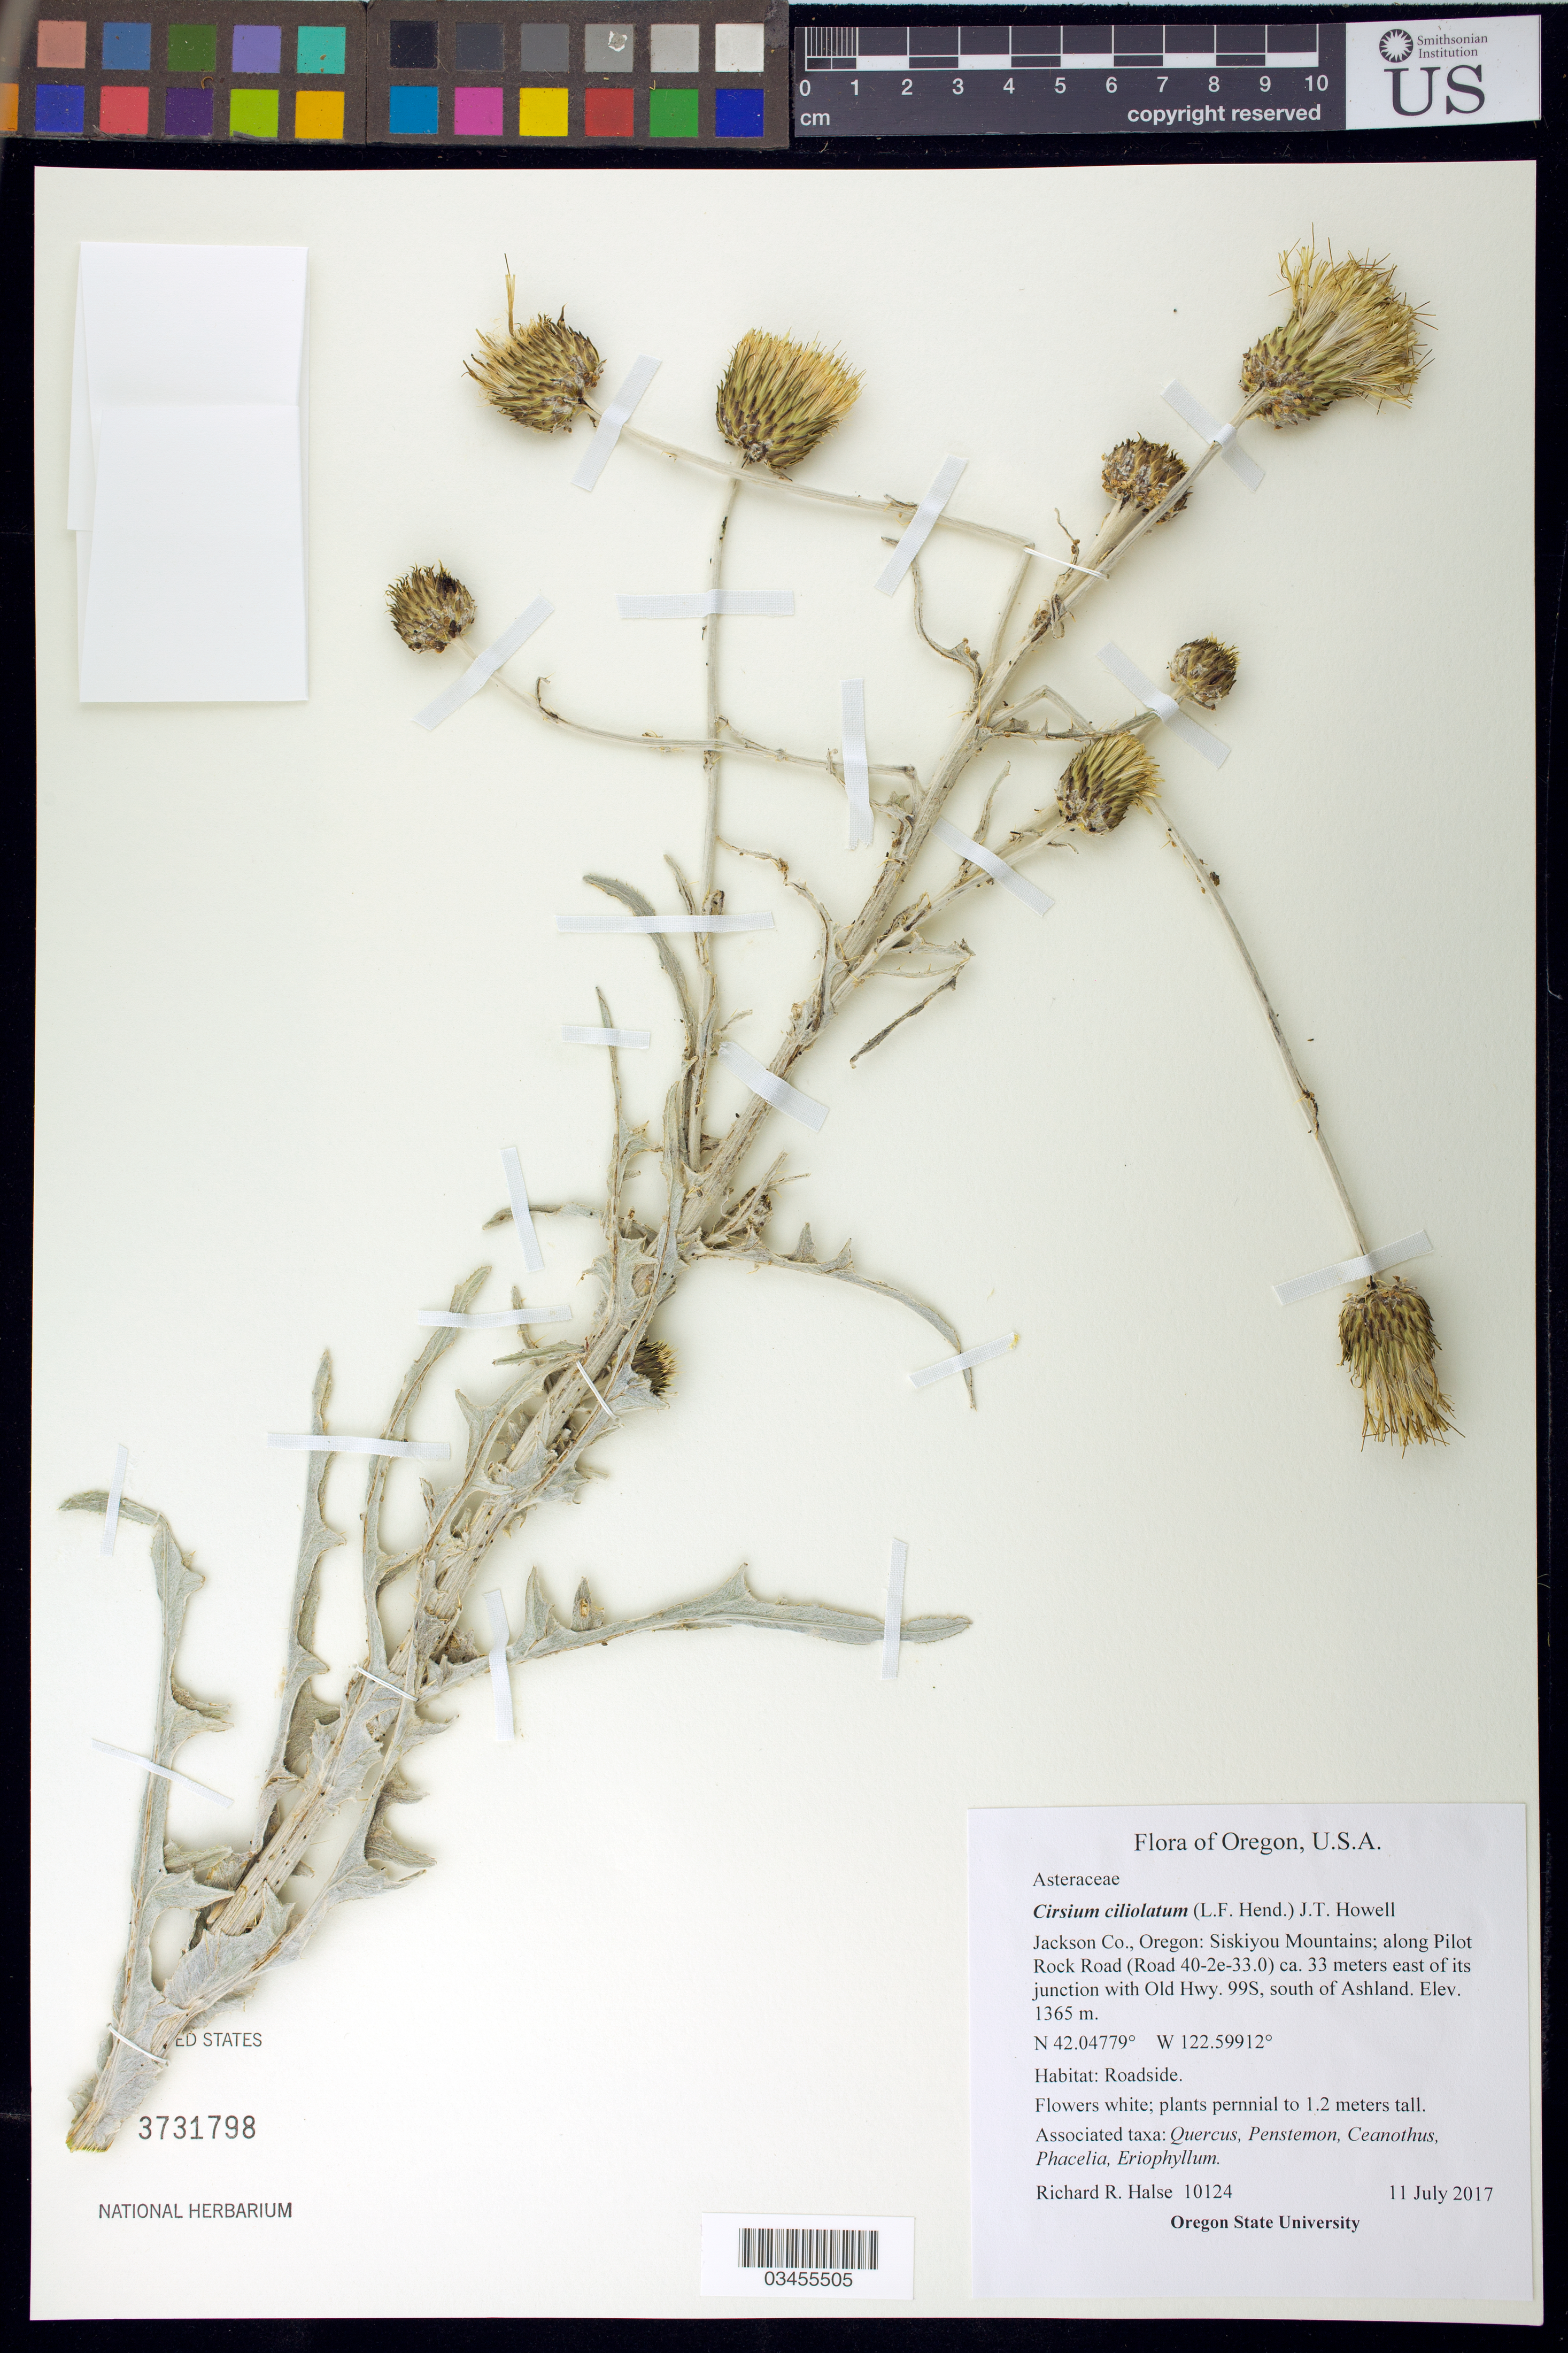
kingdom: Plantae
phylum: Tracheophyta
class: Magnoliopsida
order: Asterales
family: Asteraceae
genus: Cirsium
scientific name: Cirsium ciliolatum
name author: (L.F. Hend.) J.T. Howell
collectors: R. Halse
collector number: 10124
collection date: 2017-07-11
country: United States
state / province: Oregon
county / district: Jackson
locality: Siskiyou Mountains; along Pilot Rock Road (Road 40-2e-33.0) ca. 33 meters east of its junction with Old Hwy. 99S, south of Ashland.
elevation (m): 1365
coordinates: N, W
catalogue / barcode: US 3731798